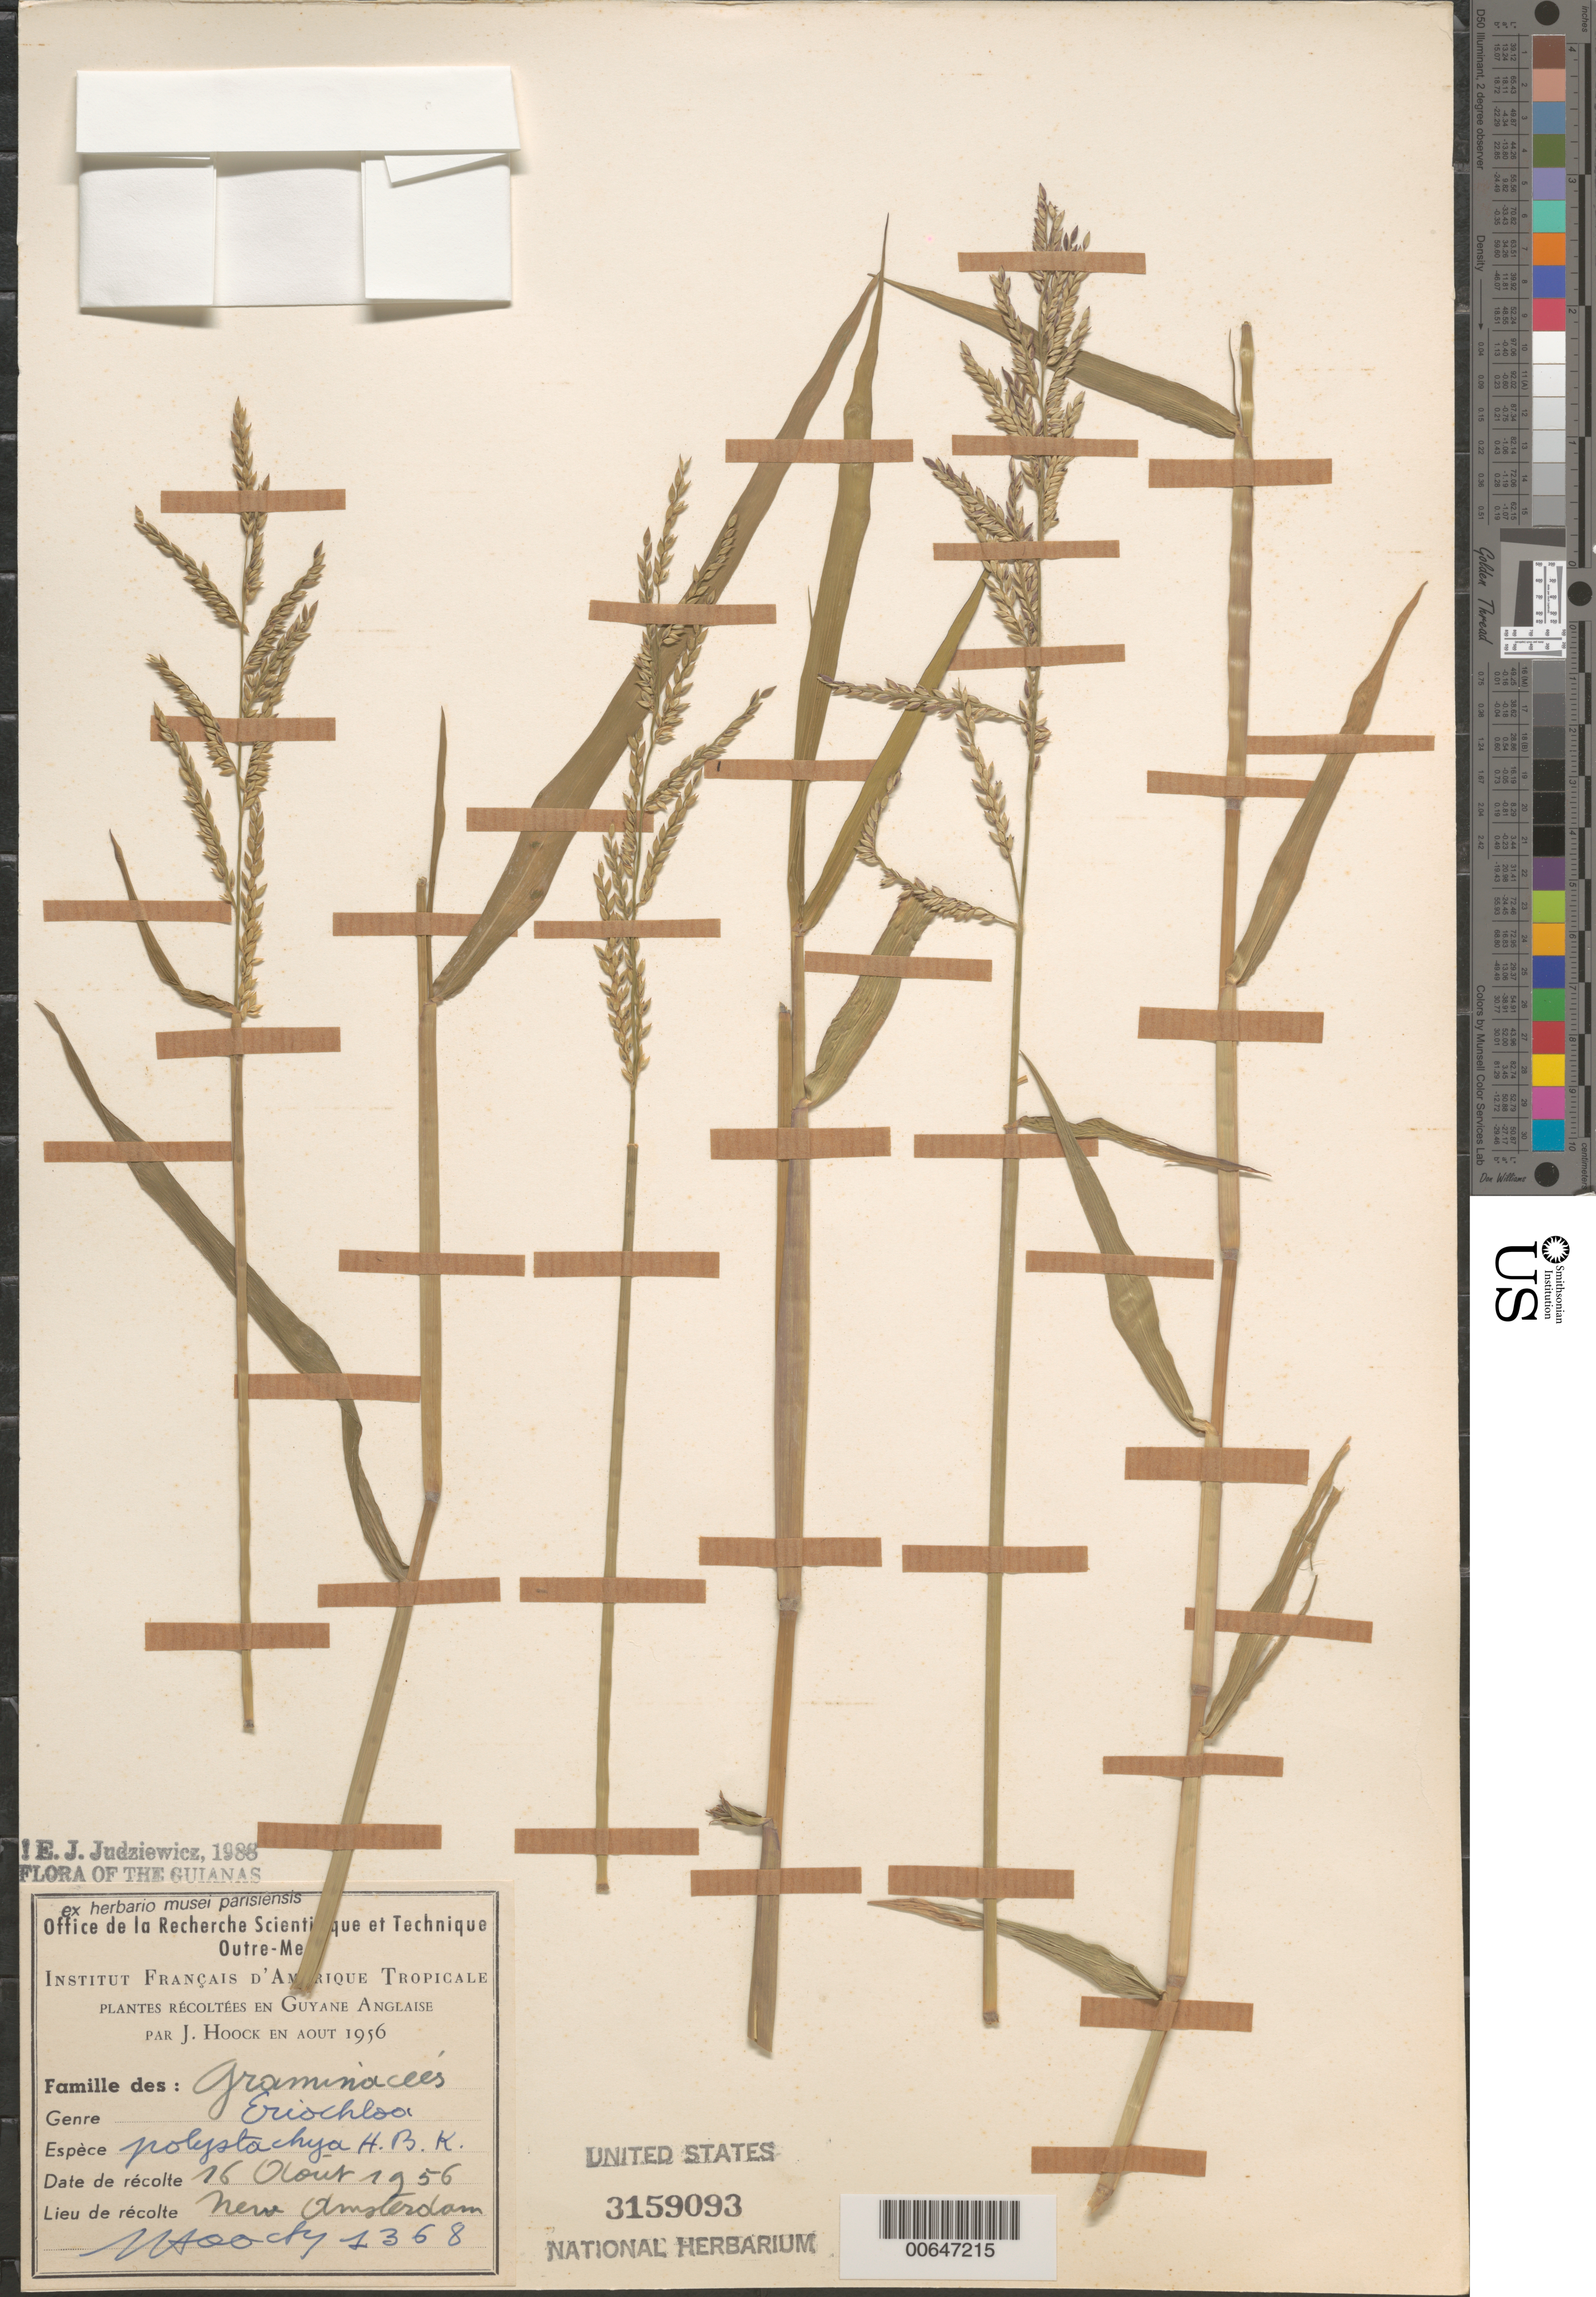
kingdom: Plantae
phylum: Tracheophyta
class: Liliopsida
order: Poales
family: Poaceae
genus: Eriochloa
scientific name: Eriochloa polystachya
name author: Kunth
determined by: Judziewicz, E. J.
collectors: J. Hoock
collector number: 1368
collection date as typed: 16-Aug-56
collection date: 1956-08-16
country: Guyana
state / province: E. Berbice-Corentyne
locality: New Amsterdam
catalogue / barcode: US 3159093